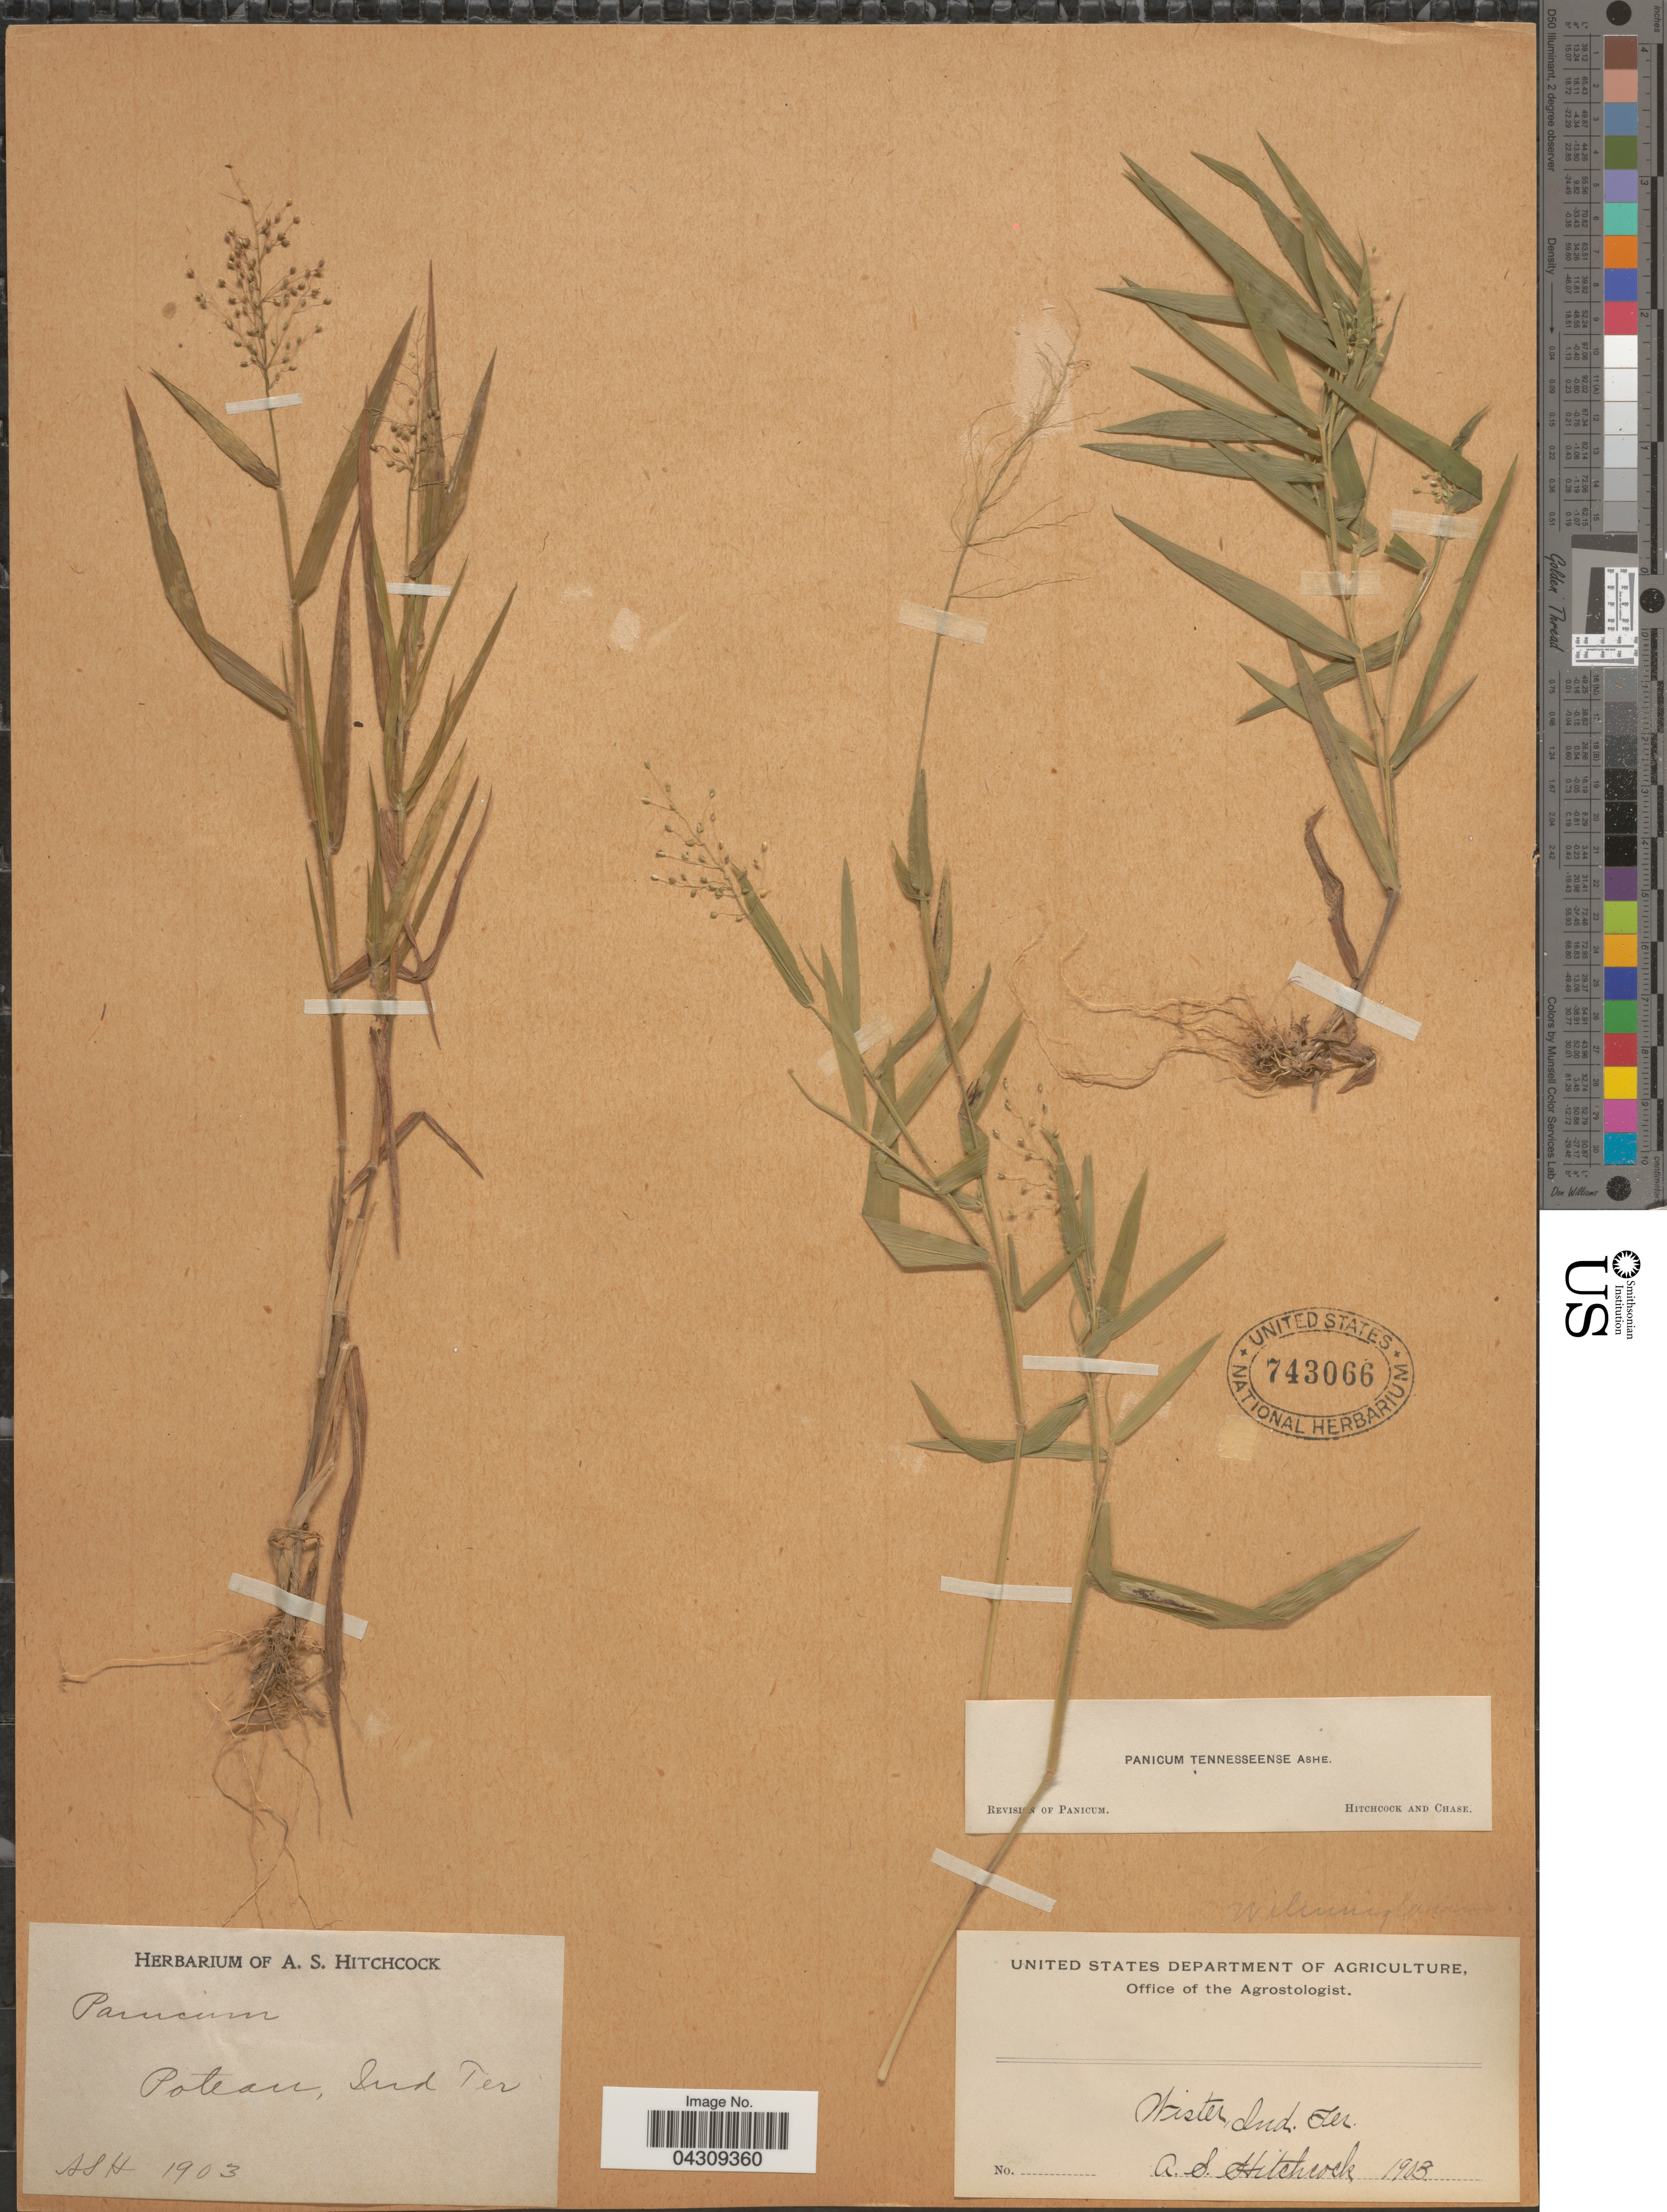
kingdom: Plantae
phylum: Tracheophyta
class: Liliopsida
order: Poales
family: Poaceae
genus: Dichanthelium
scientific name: Dichanthelium acuminatum var. acuminatum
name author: (Sw.) Gould & C.A. Clark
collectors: A. S. Hitchcock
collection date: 1903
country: United States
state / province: Oklahoma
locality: Poteau, Ind. Ter. Wister.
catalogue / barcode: US 743066